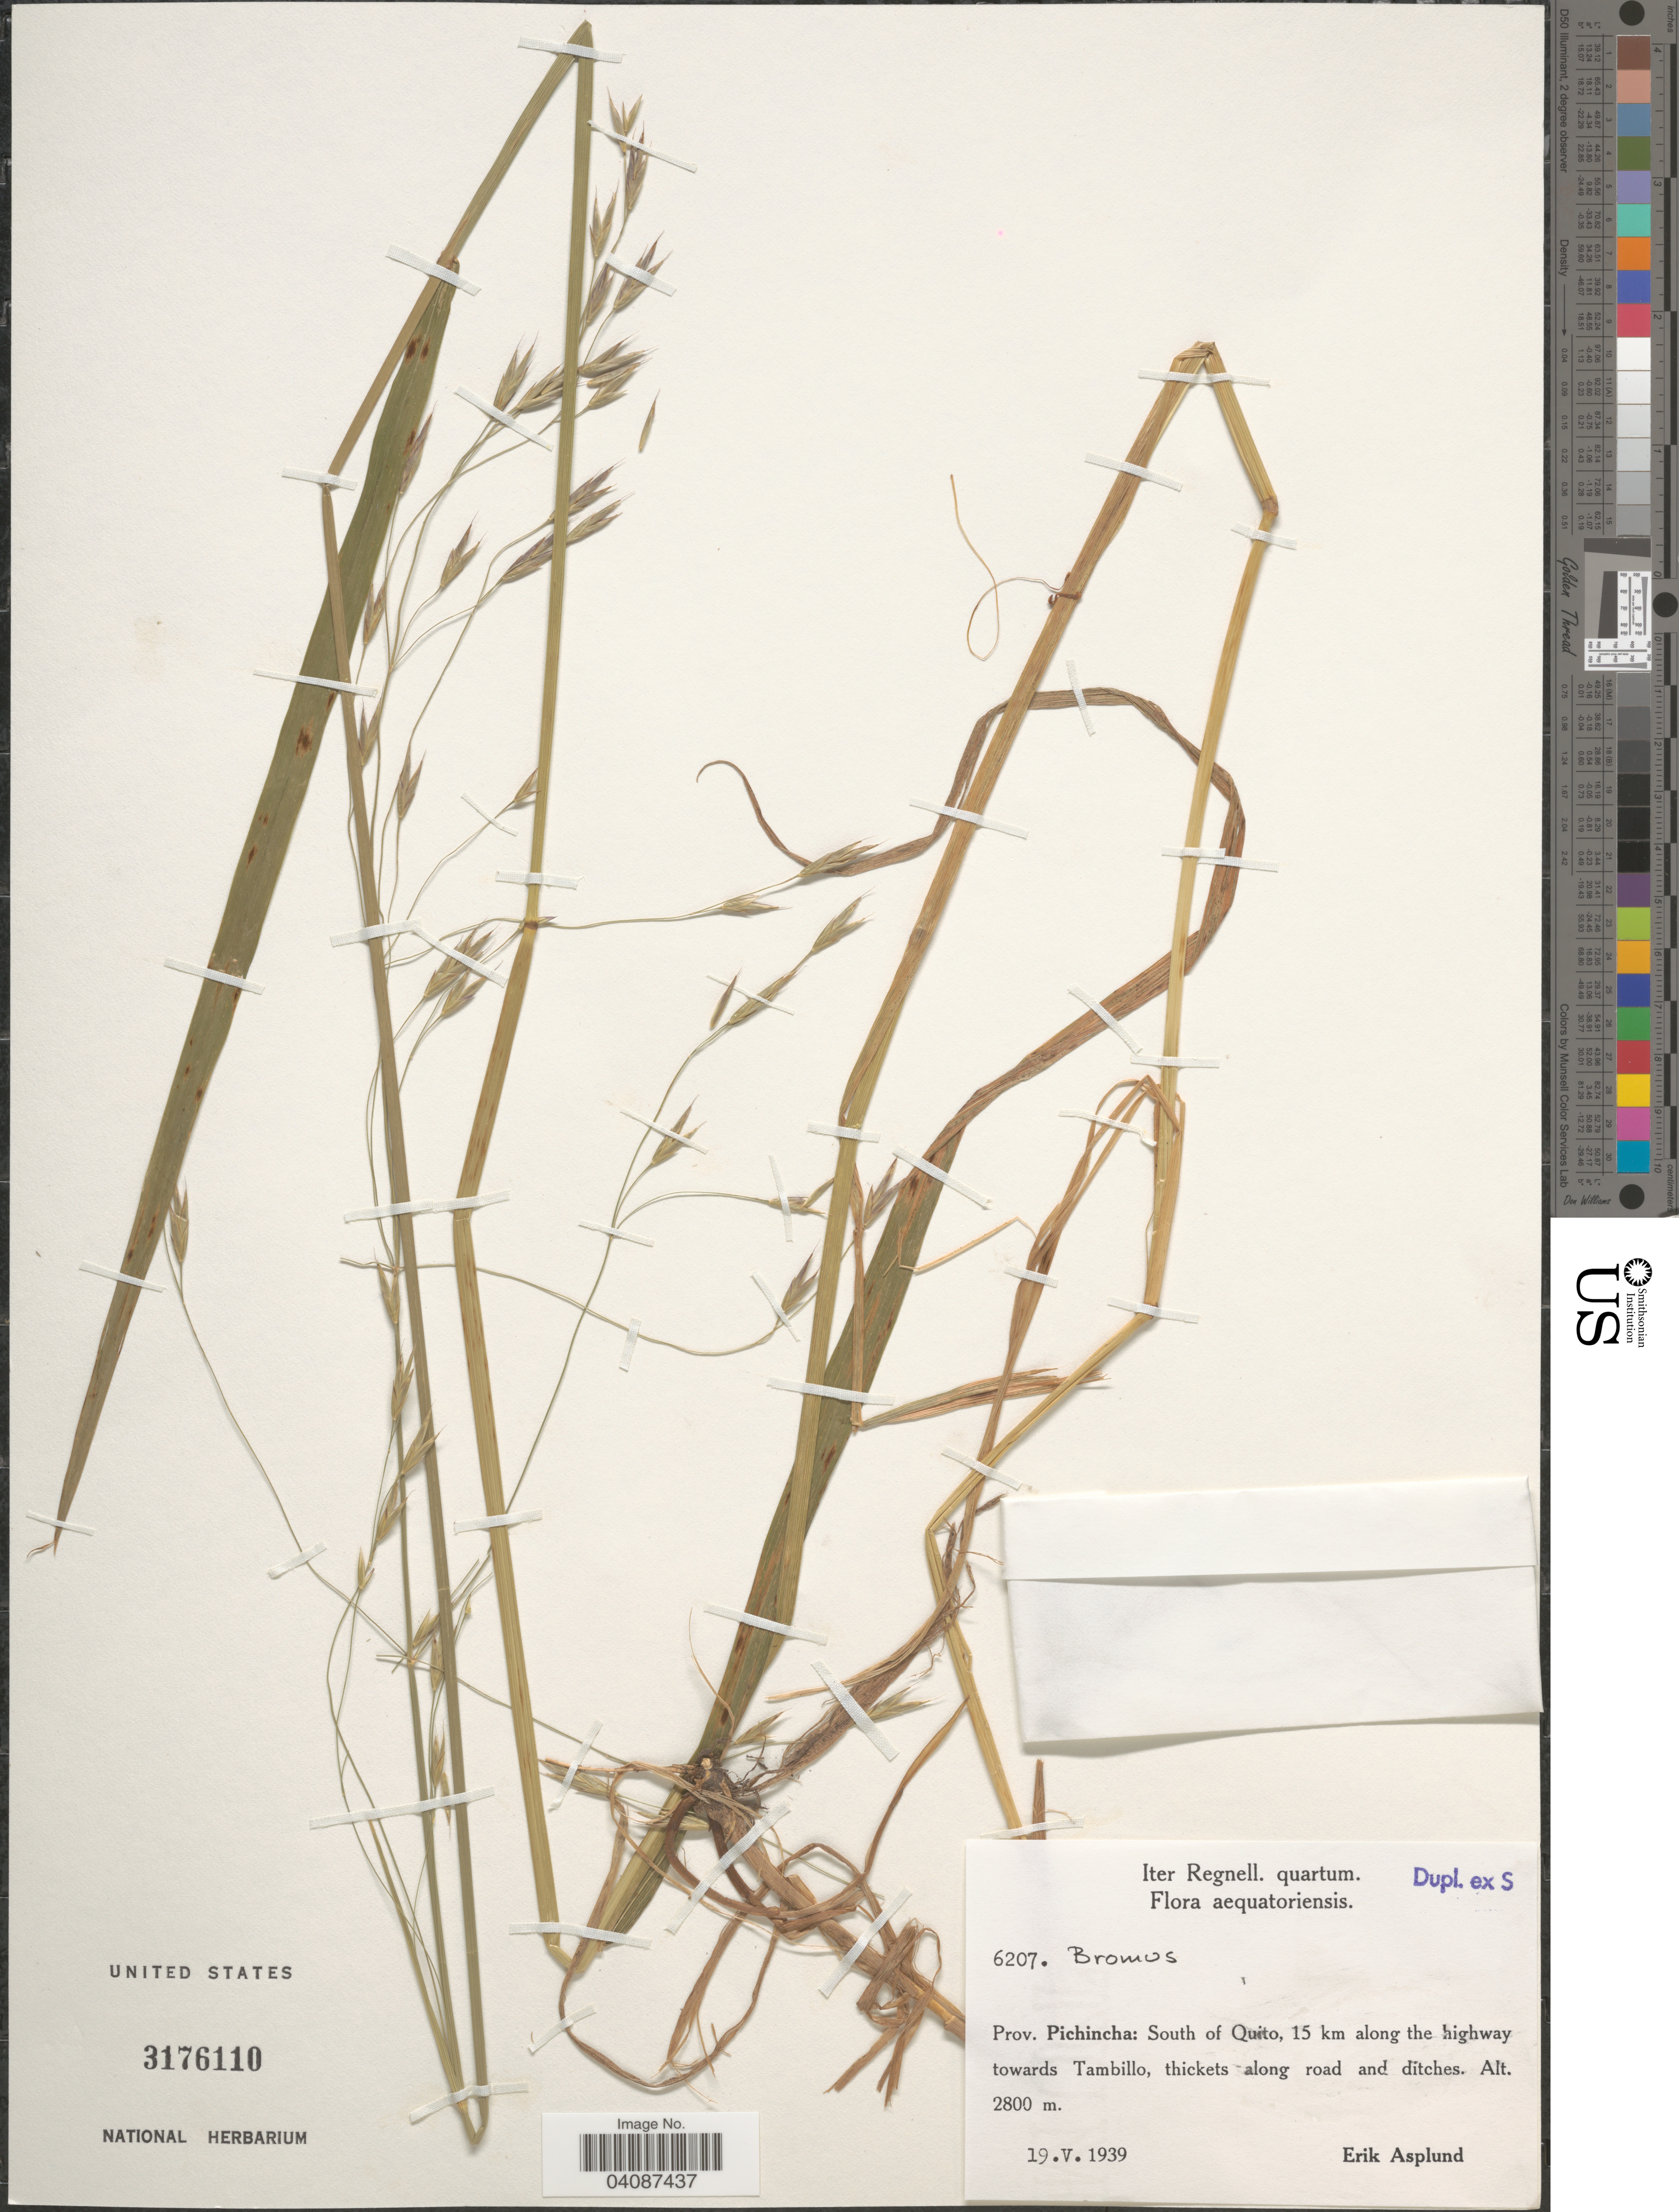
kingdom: Plantae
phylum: Tracheophyta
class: Liliopsida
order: Poales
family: Poaceae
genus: Bromus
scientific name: Bromus sp.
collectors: E. Asplund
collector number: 6207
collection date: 1939-05-19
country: Ecuador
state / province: Pichincha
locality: Iter Regnell. quartum. South of Quito, 15 km along the highway towards Tambillo, thickets along road and ditches.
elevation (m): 2800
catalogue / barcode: US 3176110